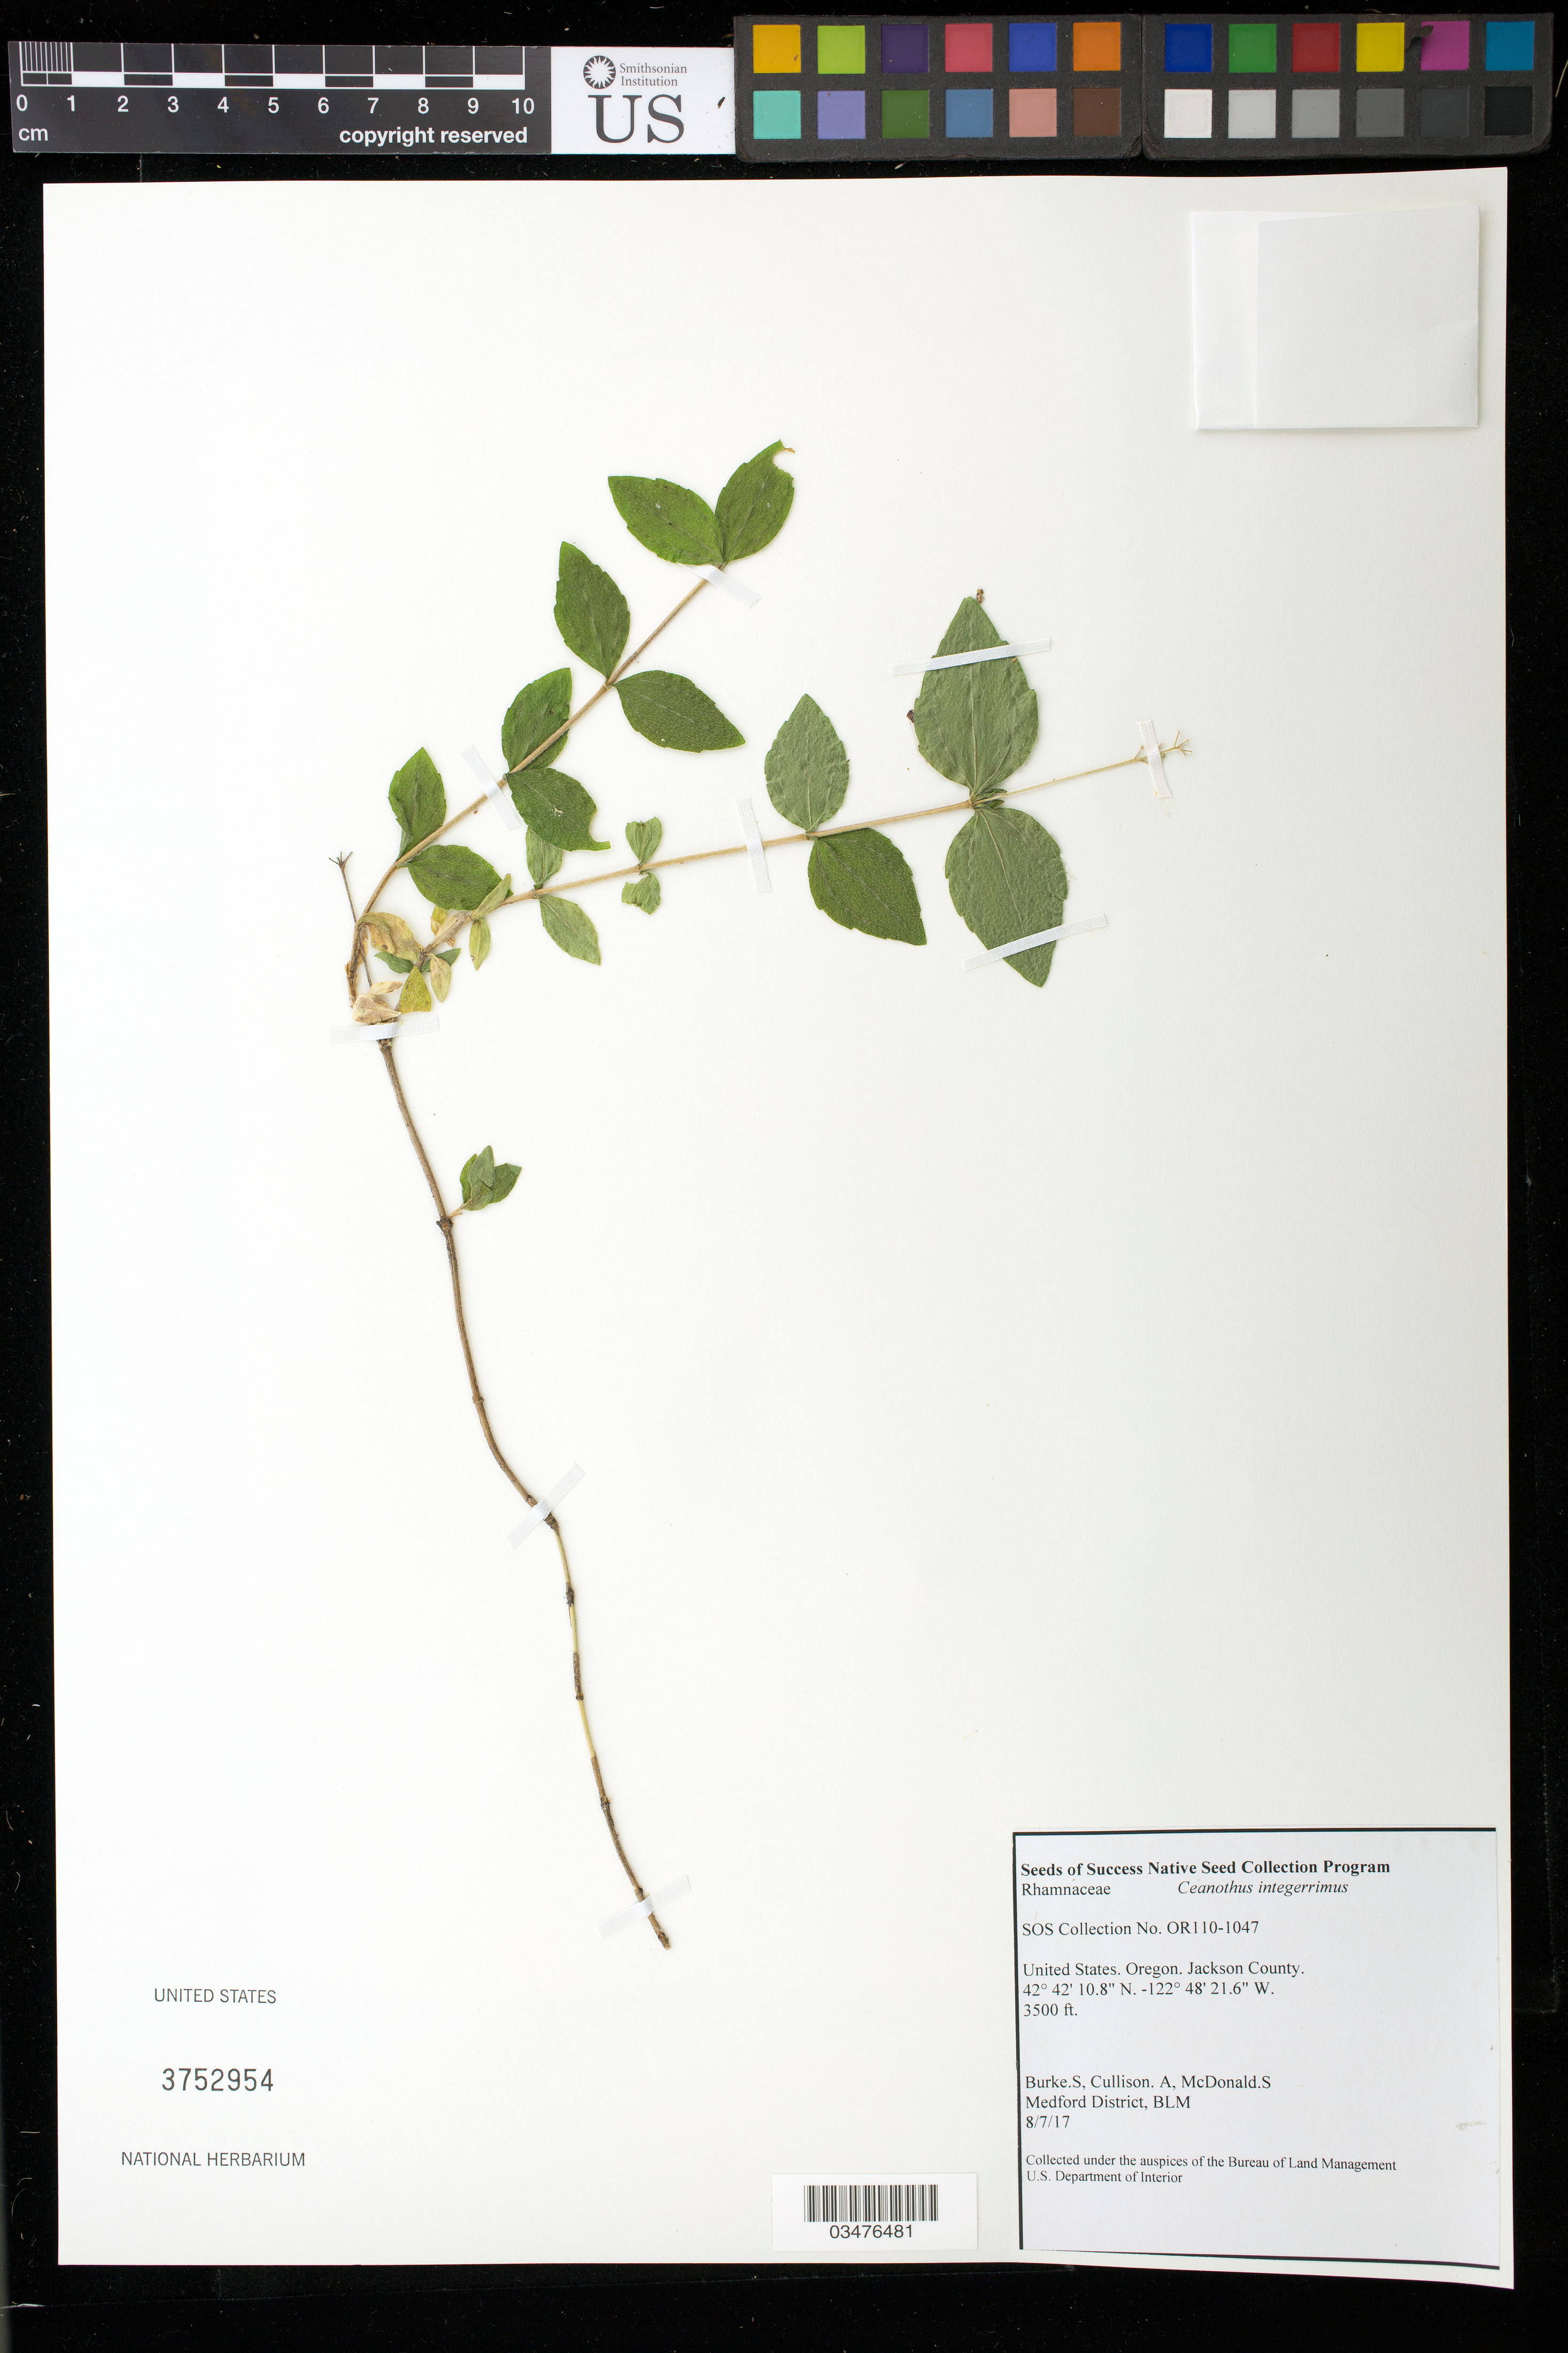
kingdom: Plantae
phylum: Tracheophyta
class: Magnoliopsida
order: Rosales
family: Rhamnaceae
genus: Ceanothus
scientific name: Ceanothus integerrimus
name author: Hook. & Arn.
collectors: S. Burke, A. Cullison & S. McDonald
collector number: OR110-1047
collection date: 2017-08-07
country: United States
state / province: Oregon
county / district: Jackson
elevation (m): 1067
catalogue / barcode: US 3752954